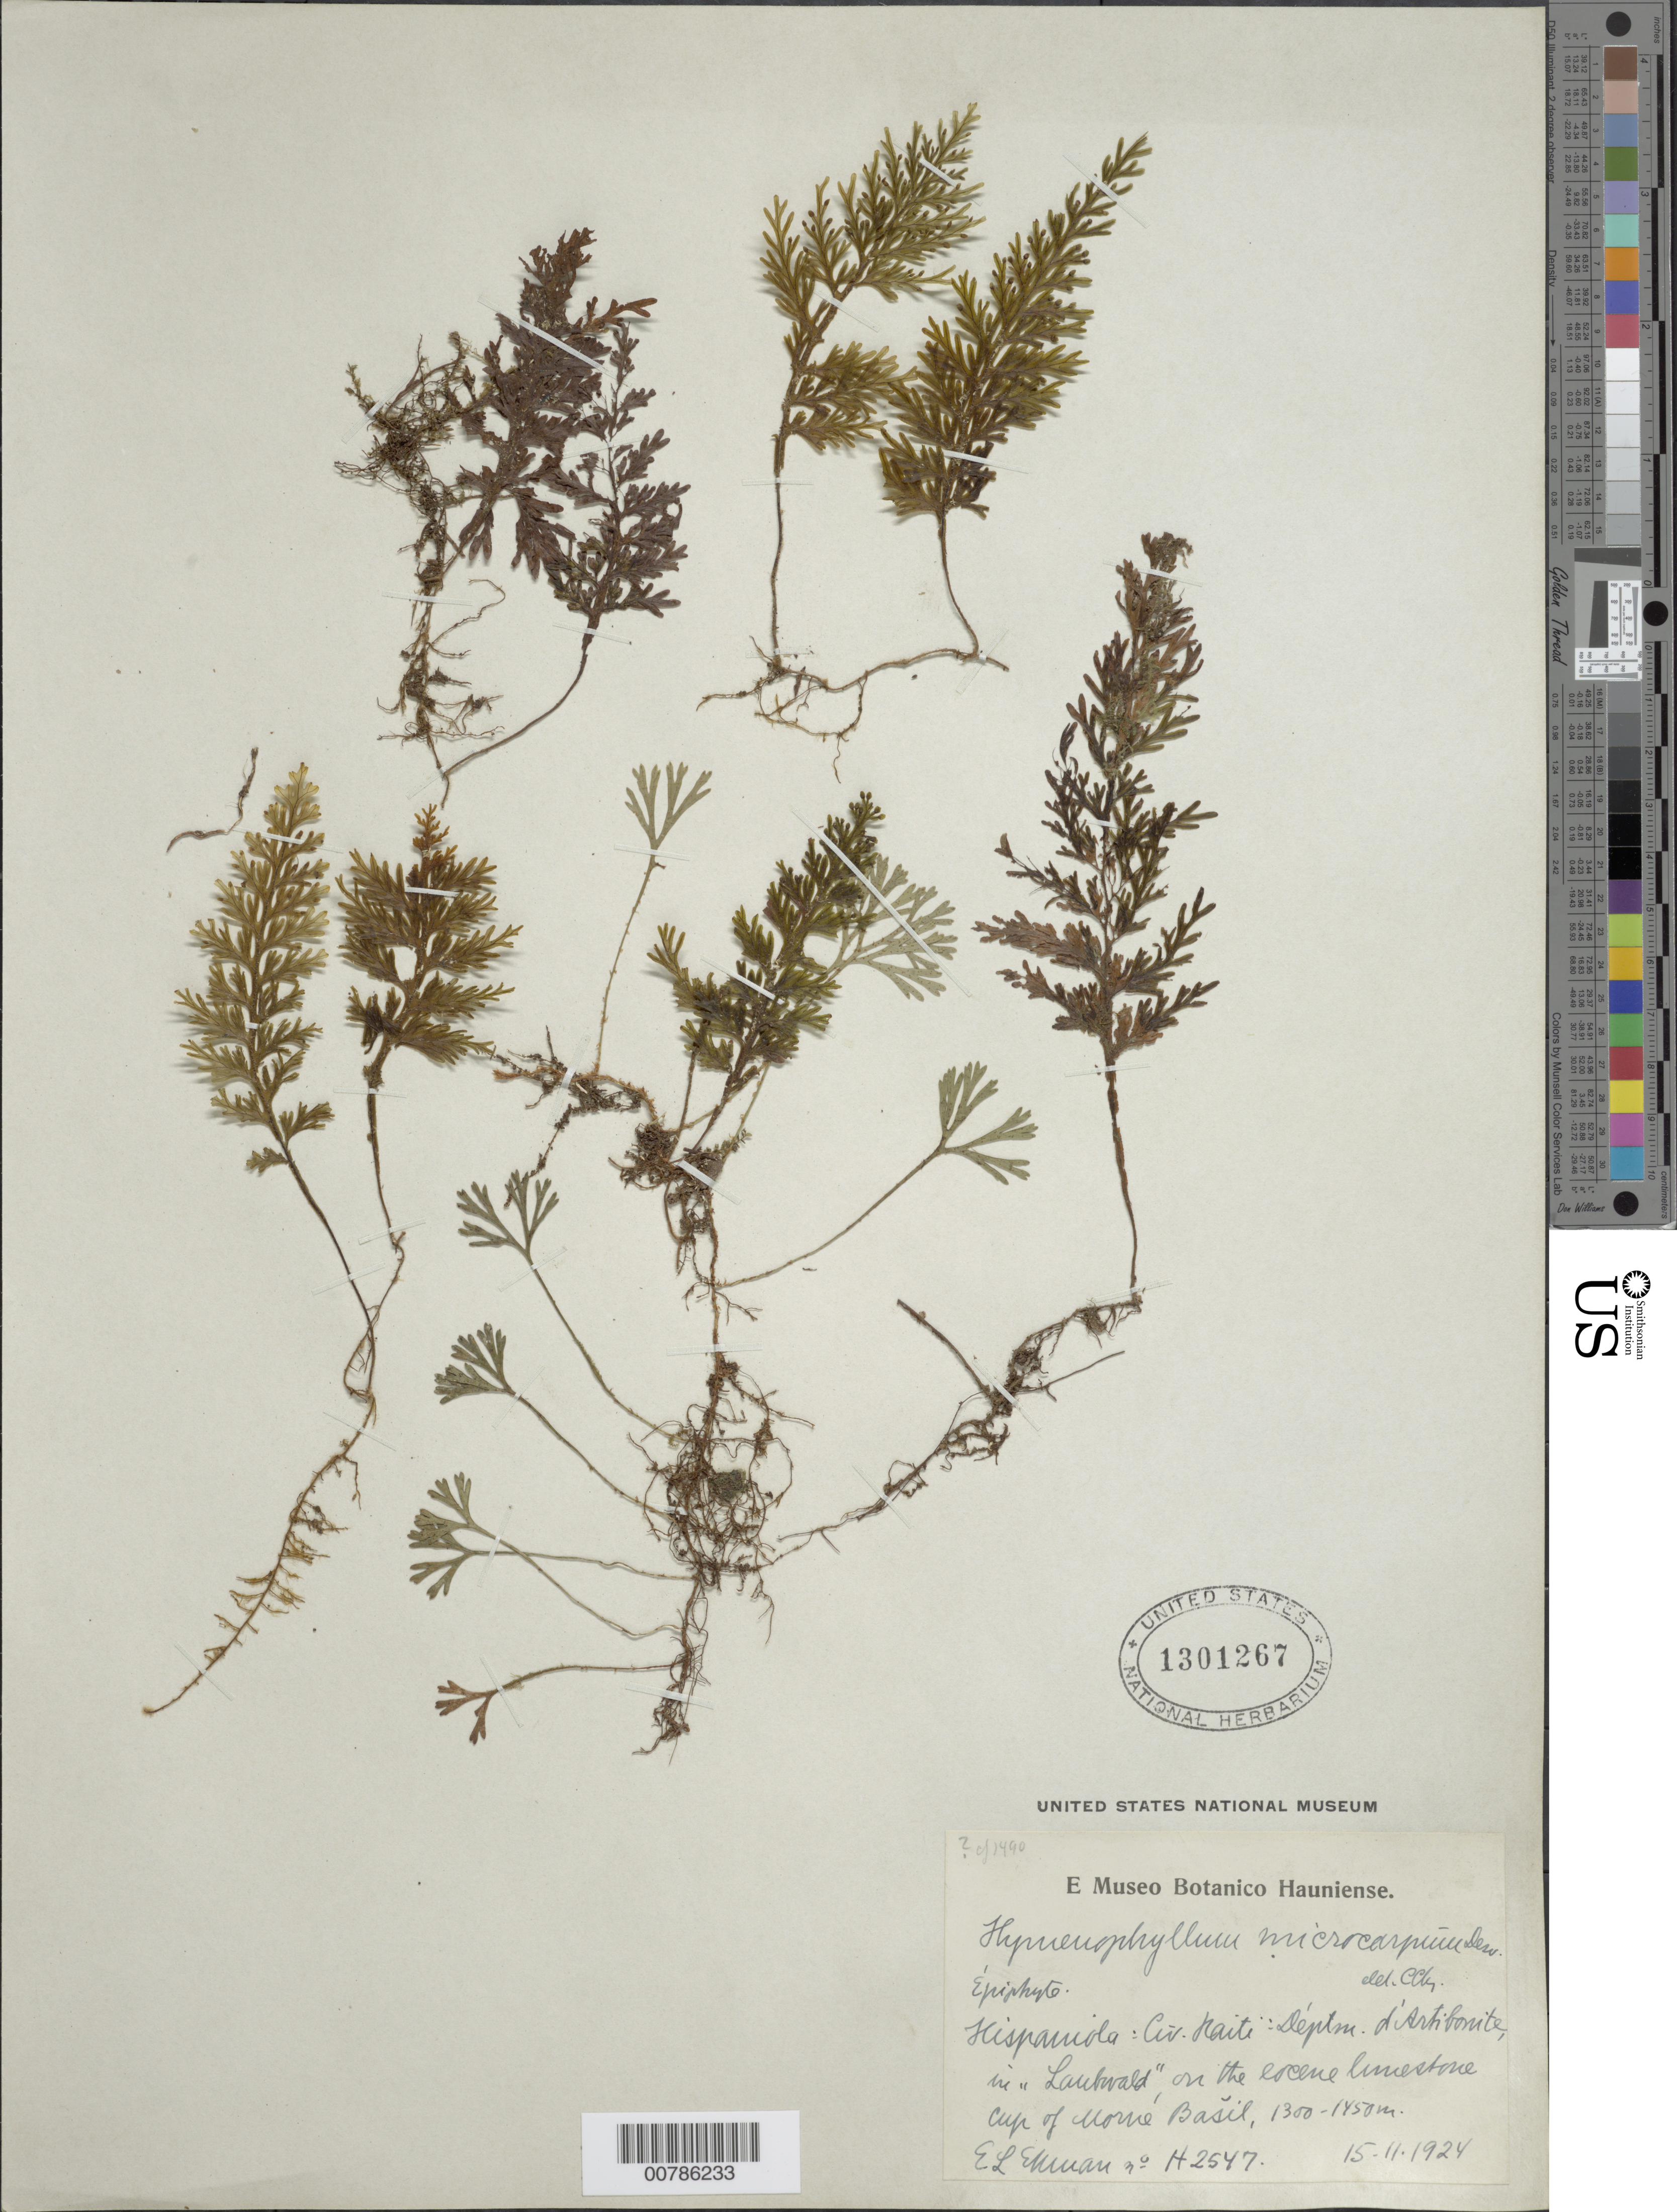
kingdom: Plantae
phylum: Tracheophyta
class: Polypodiopsida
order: Hymenophyllales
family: Hymenophyllaceae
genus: Hymenophyllum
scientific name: Hymenophyllum microcarpum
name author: (Desv.) Lellinger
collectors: E. L. Ekman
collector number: H 2547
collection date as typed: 15 Nov 1924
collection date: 1924-11-15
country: Haiti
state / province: Artibonite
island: Hispaniola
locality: Morne Basil, "Laubwald"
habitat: Limestone cup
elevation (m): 1300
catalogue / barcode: US 1301267